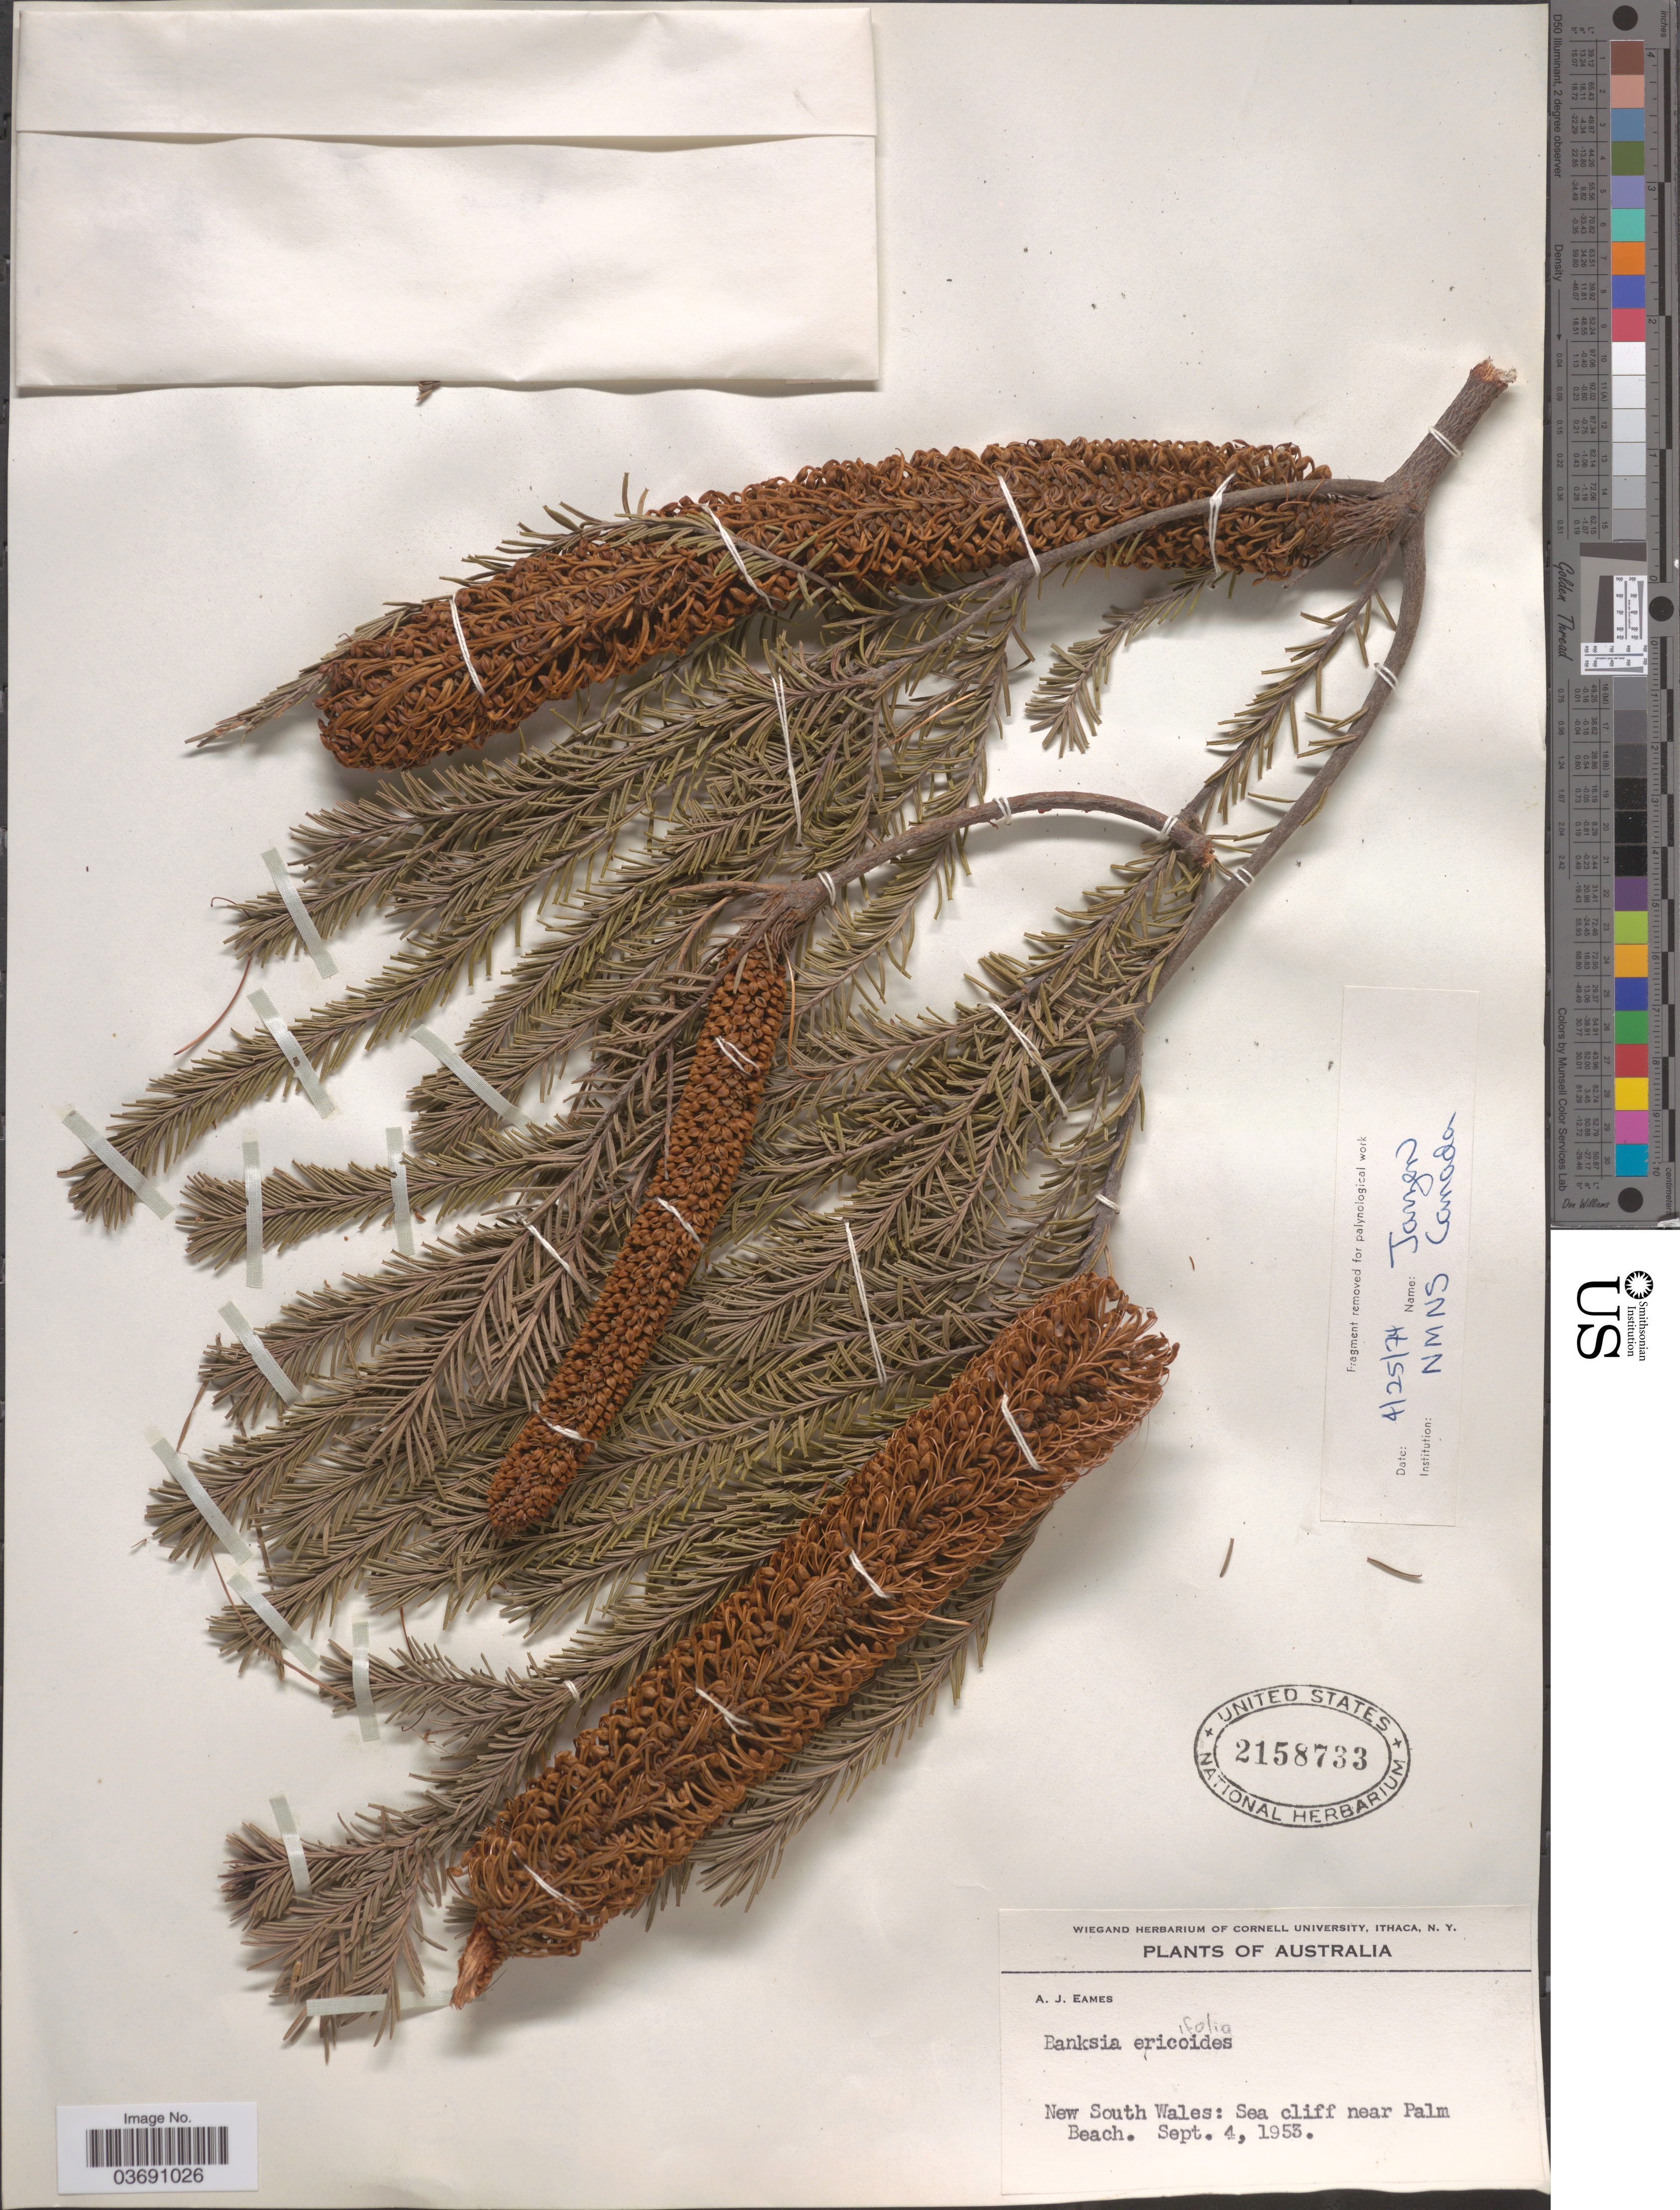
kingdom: Plantae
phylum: Tracheophyta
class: Magnoliopsida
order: Proteales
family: Proteaceae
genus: Banksia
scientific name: Banksia ericifolia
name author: L. f.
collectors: A. J. Eames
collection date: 1953-09-04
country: Australia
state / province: New South Wales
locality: Sea cliff near Palm Beach.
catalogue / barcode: US 2158733